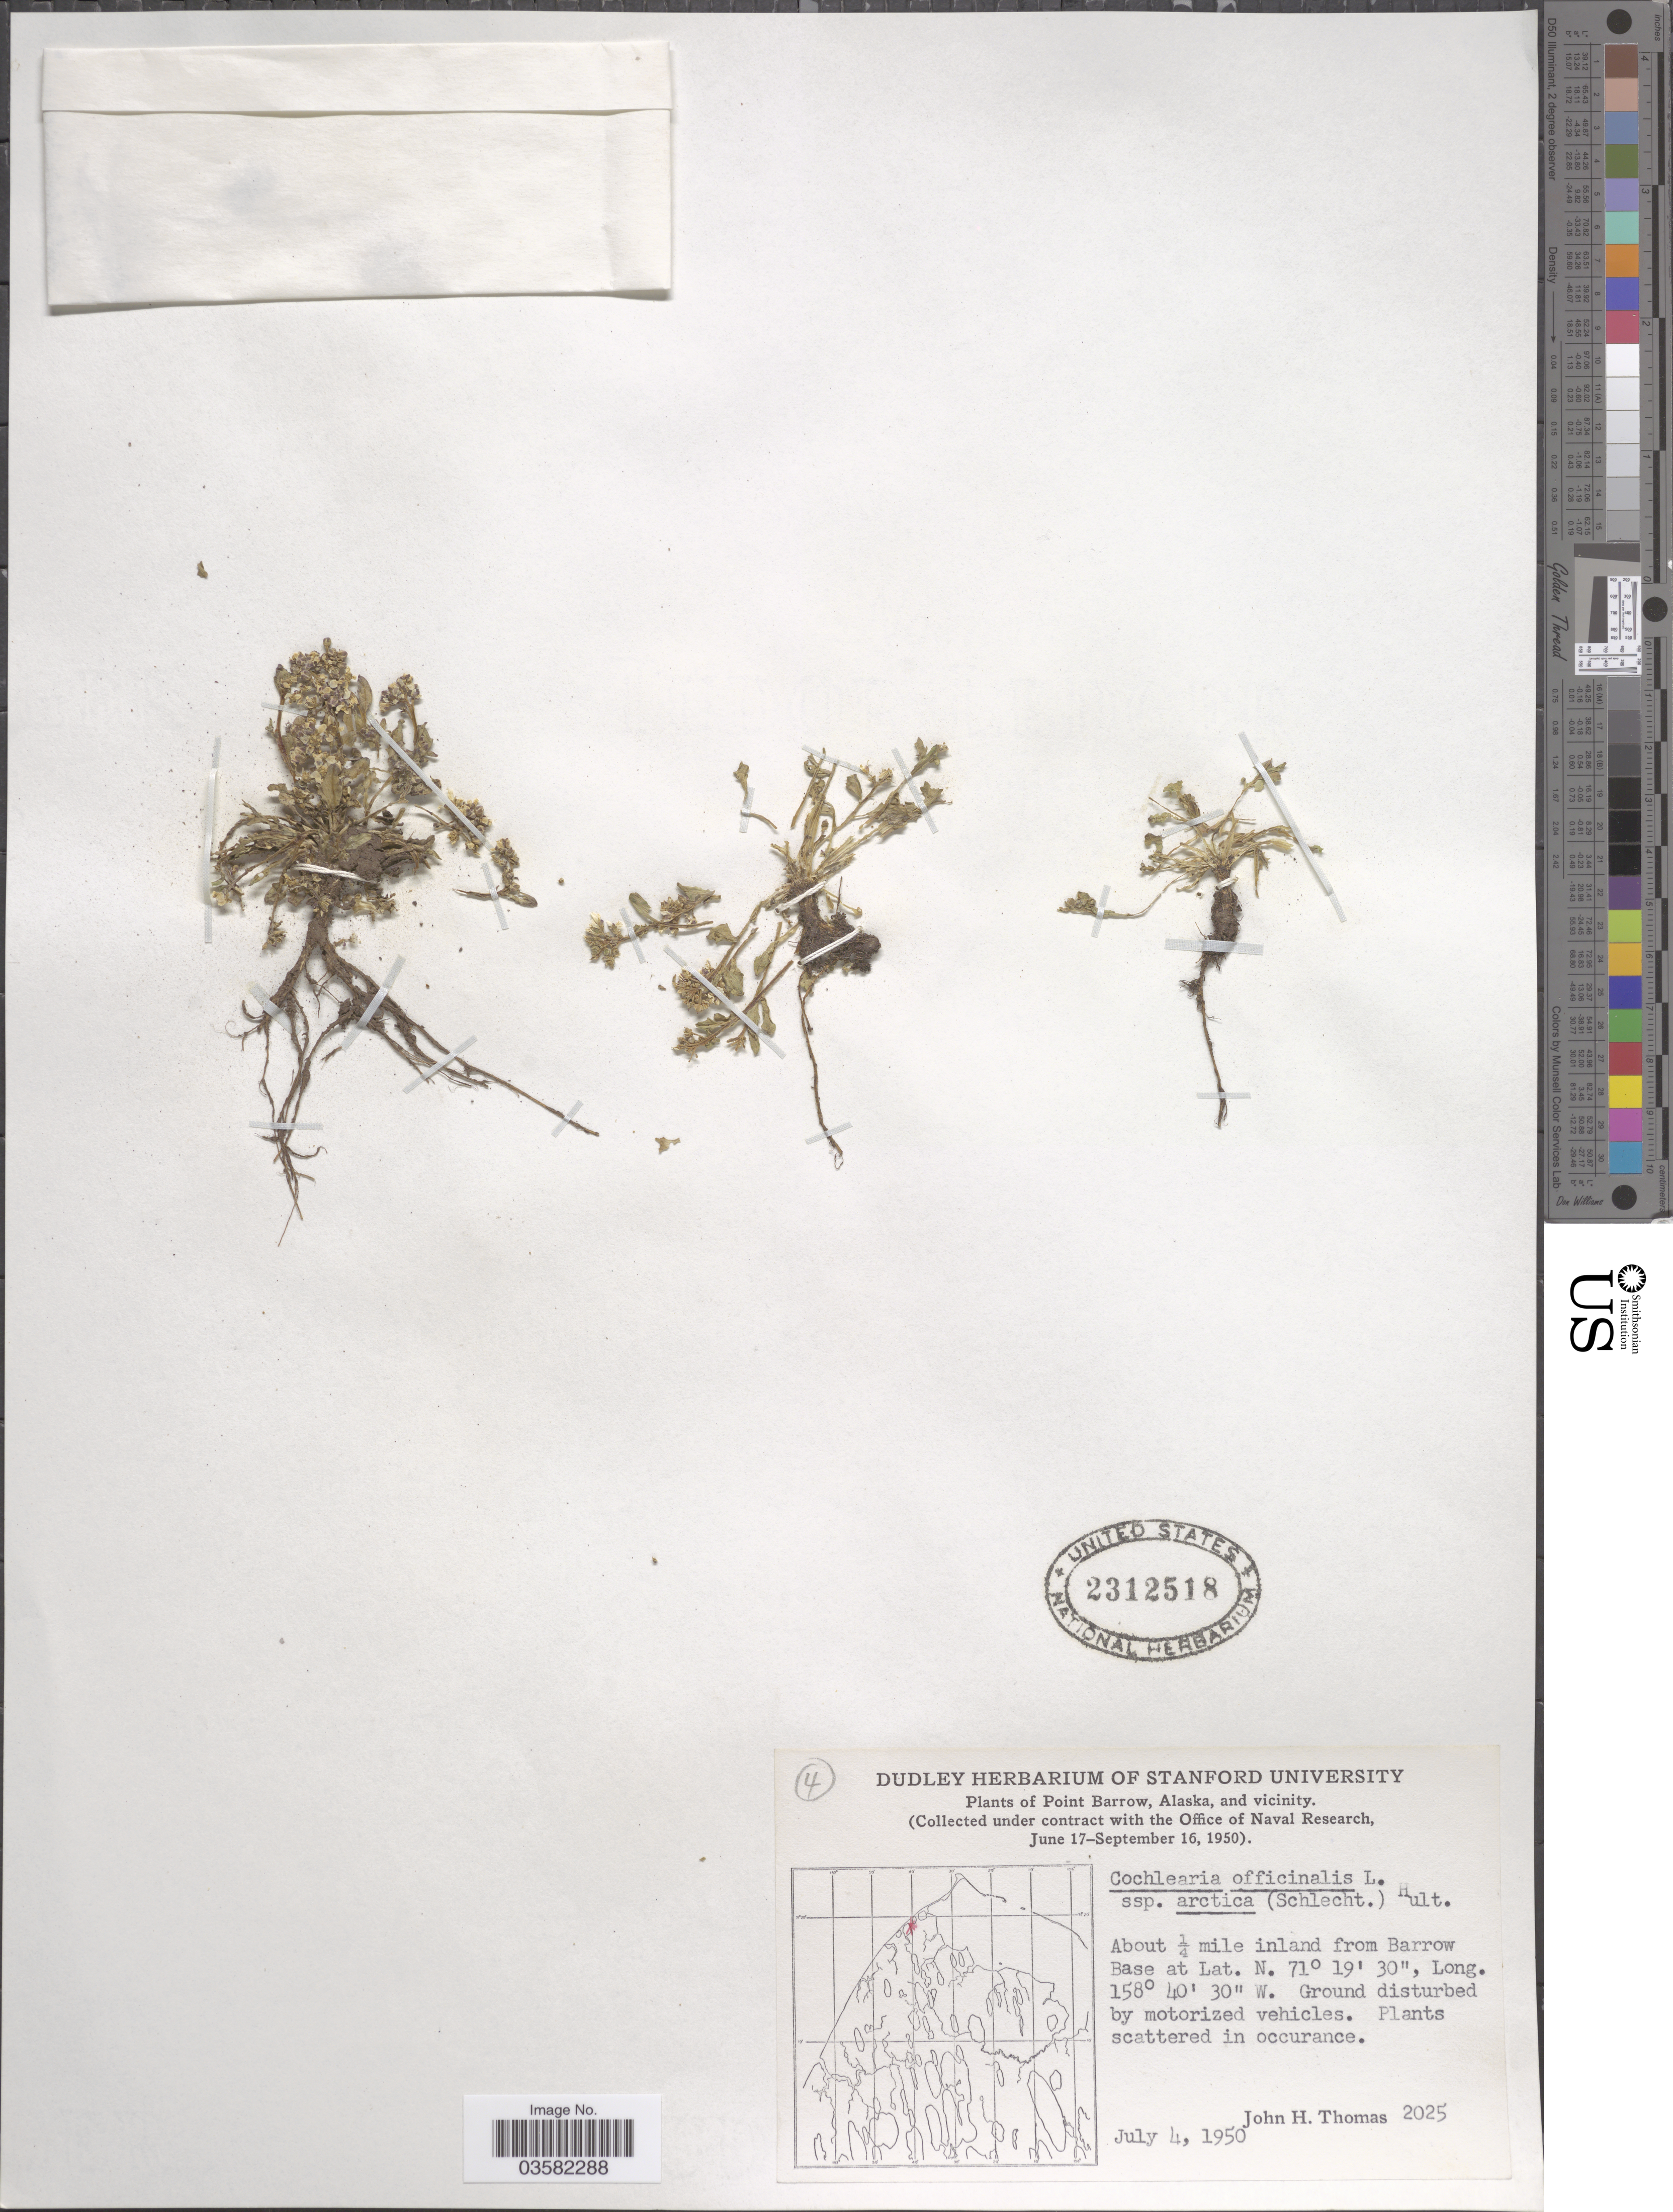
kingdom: Plantae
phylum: Tracheophyta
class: Magnoliopsida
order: Brassicales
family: Brassicaceae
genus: Cochlearia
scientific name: Cochlearia officinalis subsp. arctica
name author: (Schltdl. ex DC.) Hultén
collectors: J. H. Thomas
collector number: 2025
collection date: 1950-07-04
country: United States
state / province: Alaska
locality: Point Barrow, Alaska, and vicinity. About ¼ mile inland from Barrow Base.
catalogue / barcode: US 2312518